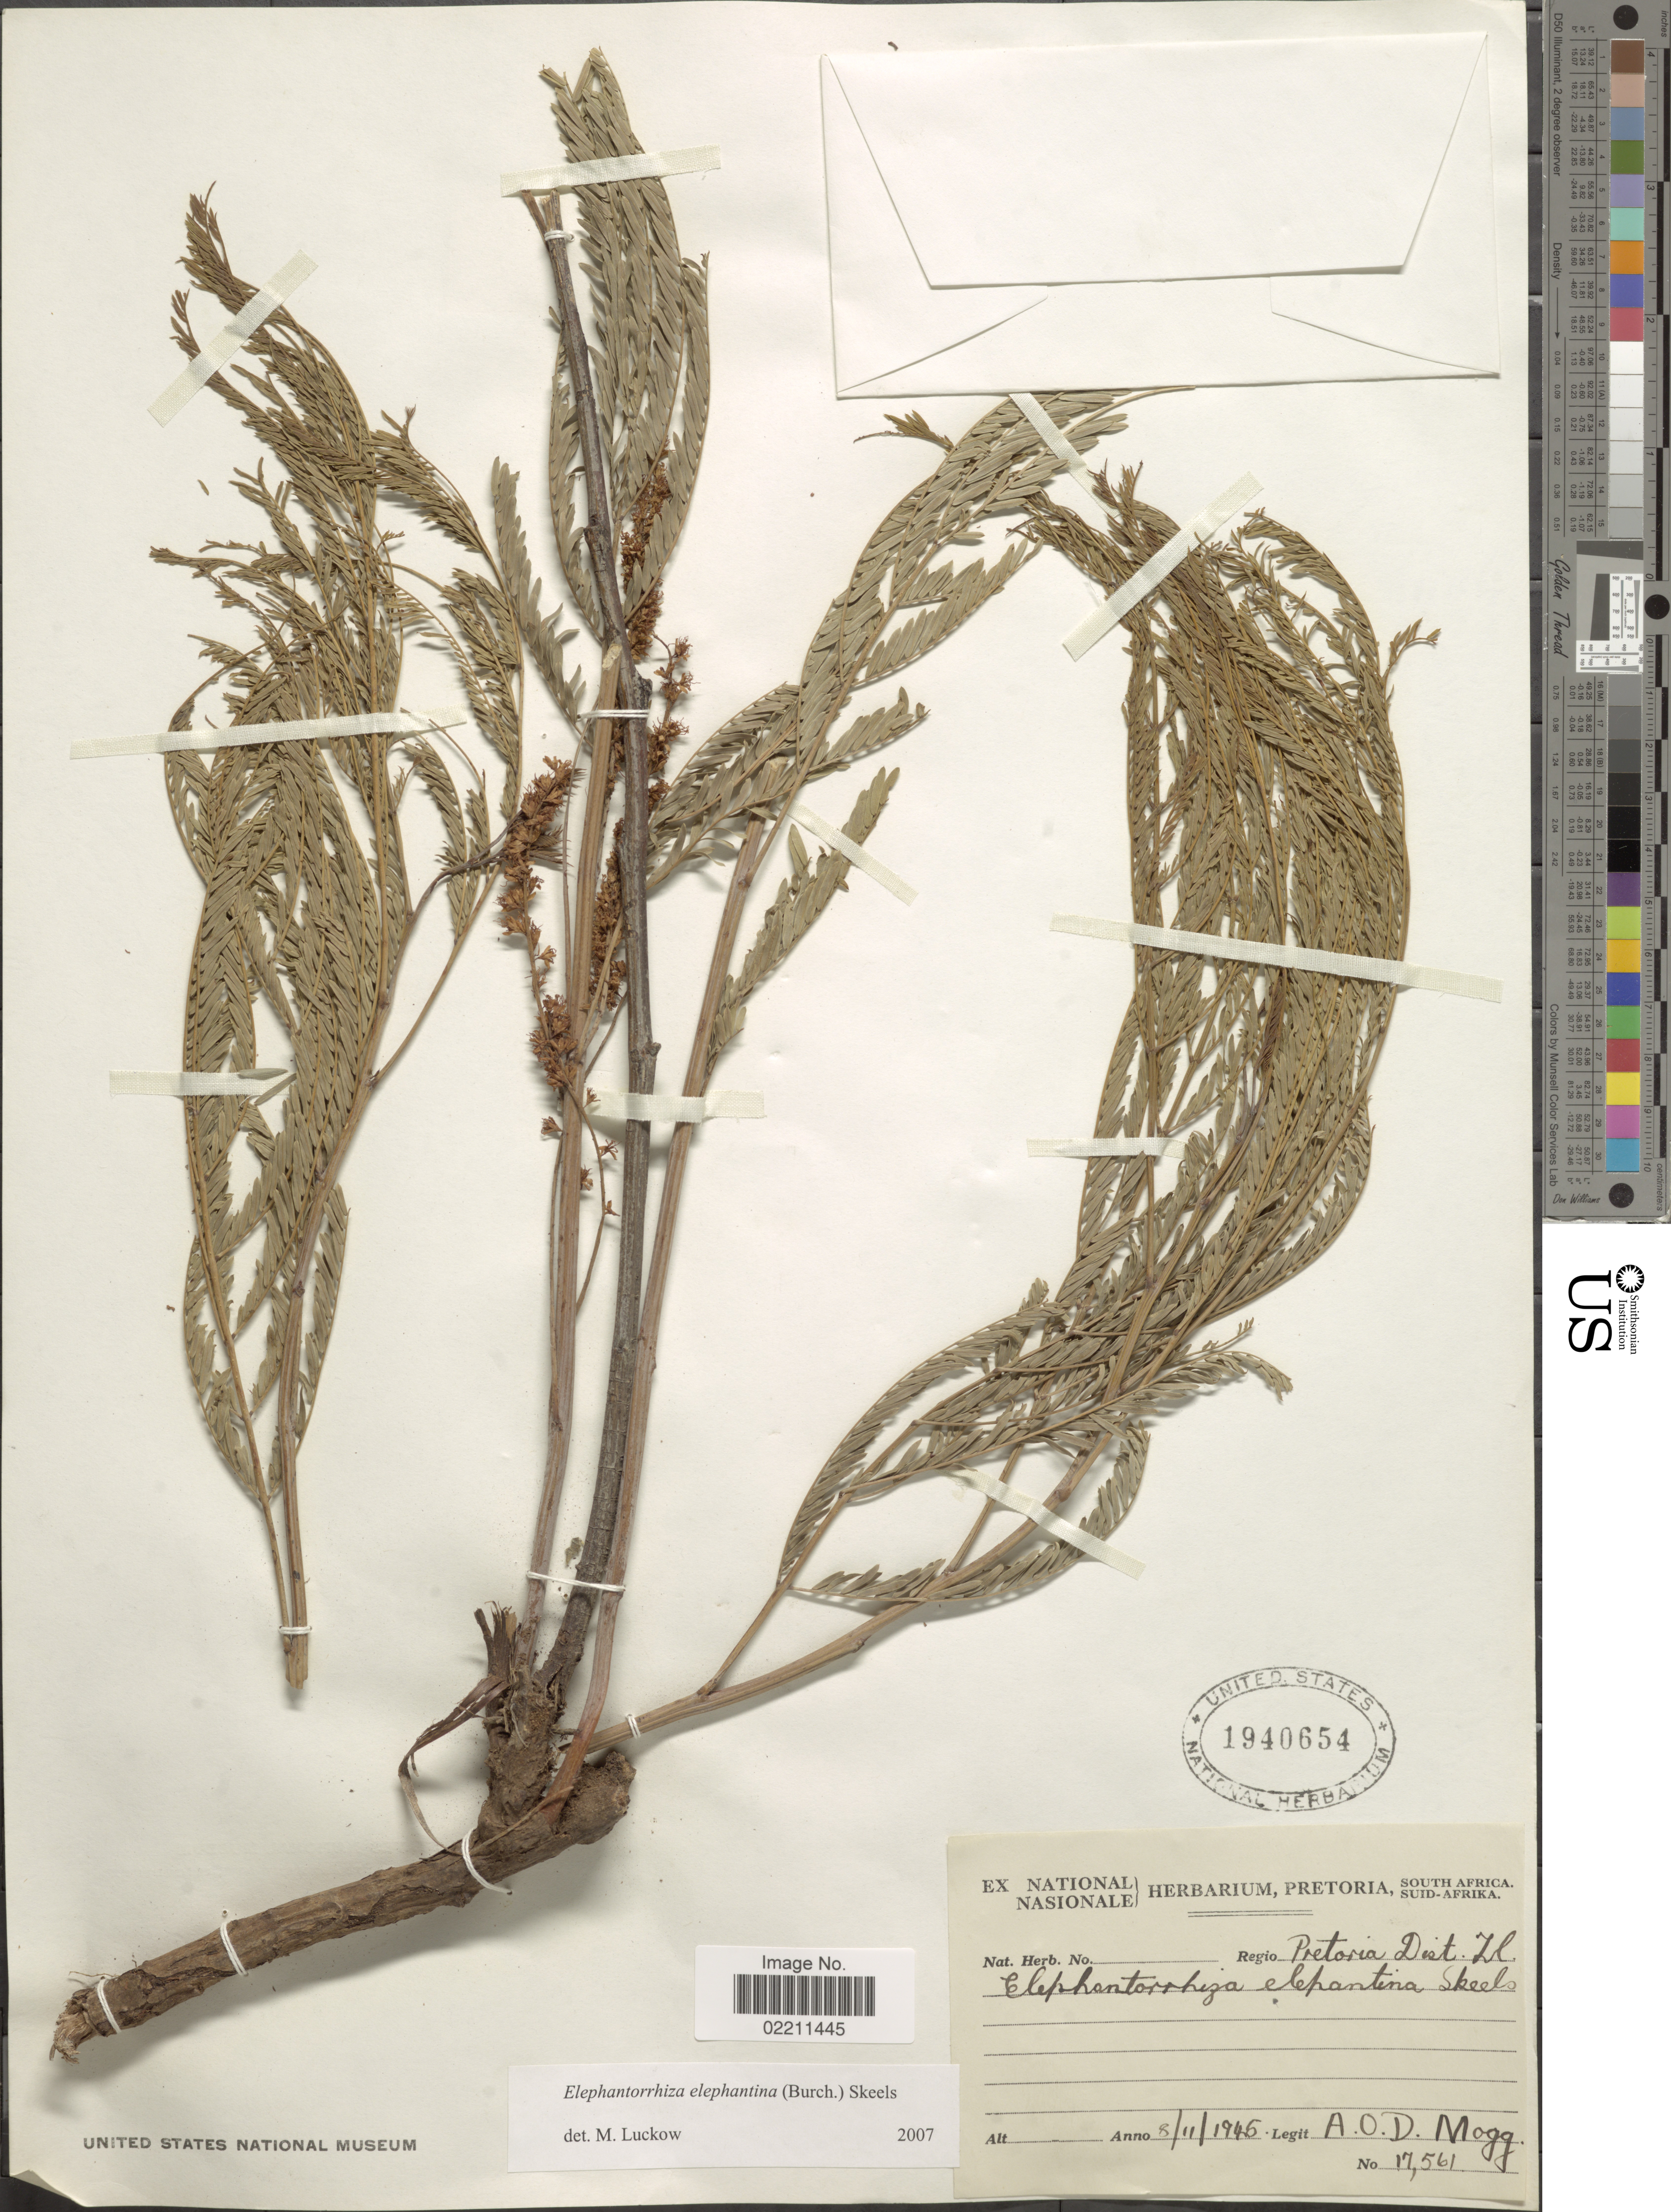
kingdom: Plantae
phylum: Tracheophyta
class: Magnoliopsida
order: Fabales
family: Fabaceae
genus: Entada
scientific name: Entada elephantina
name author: (Burch.) S.A. O'Donnell & G.P. Lewis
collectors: A. O. Mogg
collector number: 17561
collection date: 1945-11-08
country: South Africa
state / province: Gauteng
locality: Regio Pretoria Dist. Zl.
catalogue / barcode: US 1940654